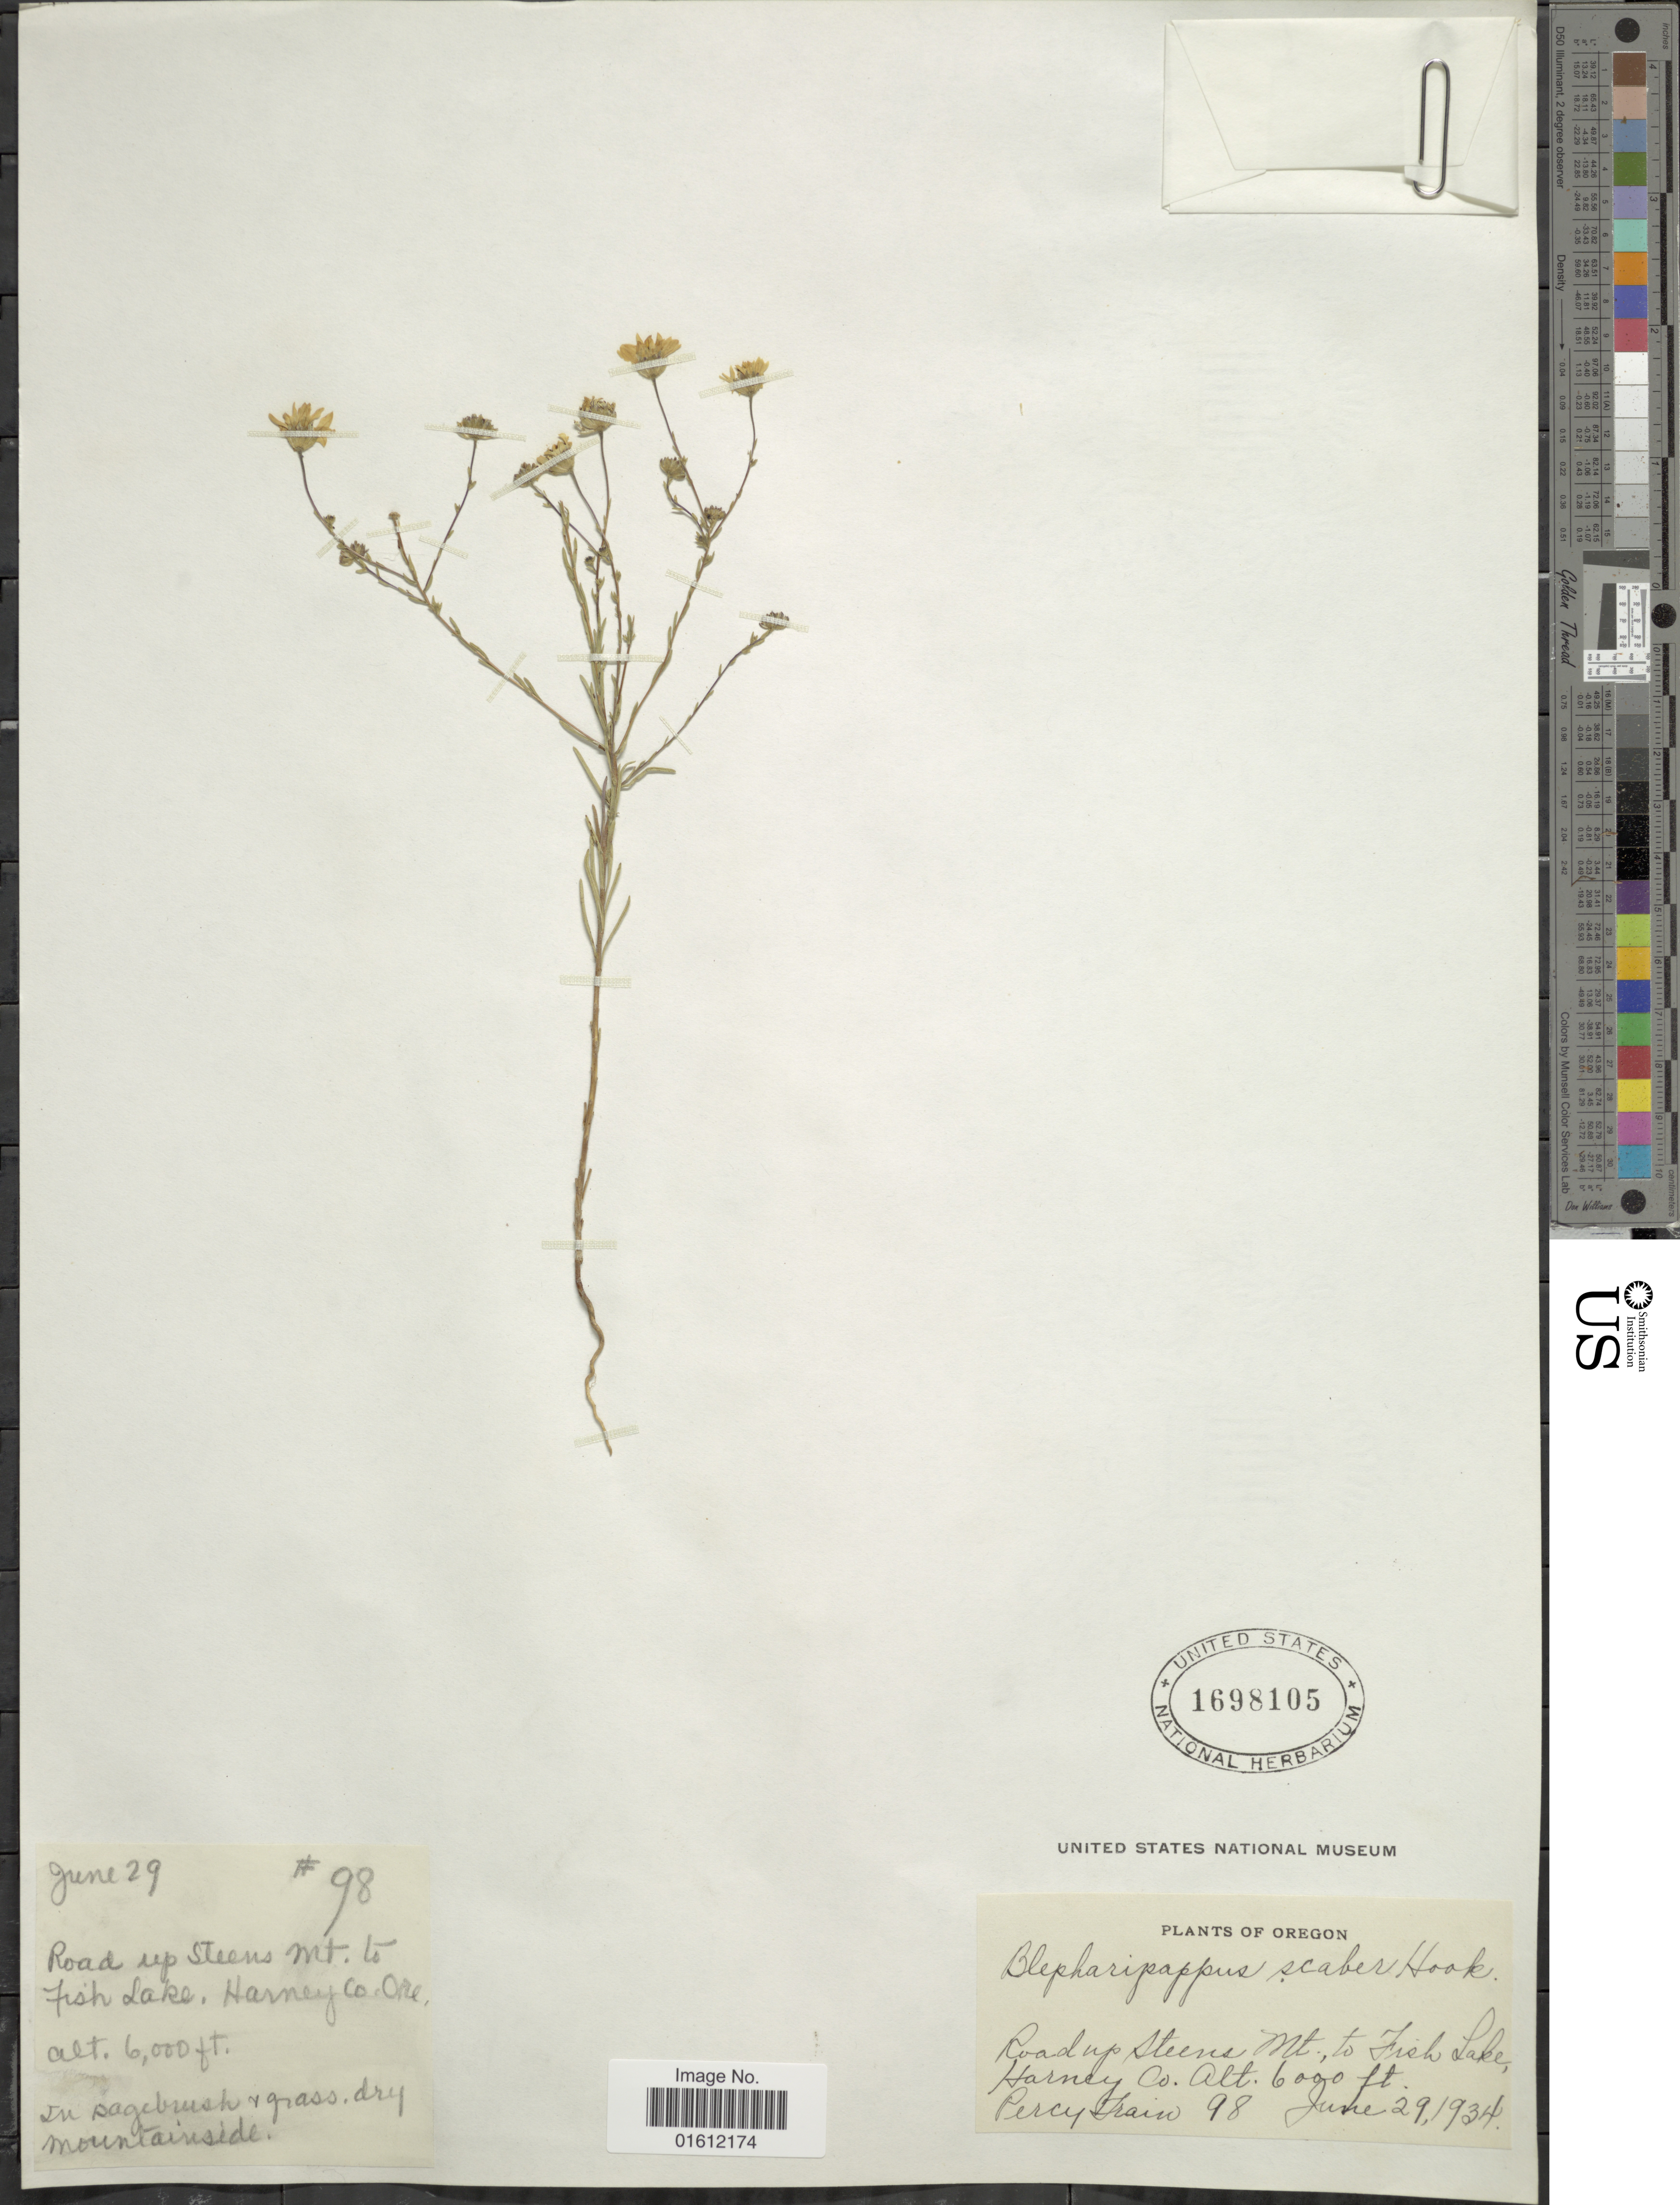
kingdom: Plantae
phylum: Tracheophyta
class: Magnoliopsida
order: Asterales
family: Asteraceae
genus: Blepharipappus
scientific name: Blepharipappus scaber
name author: Hook.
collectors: P. Train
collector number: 98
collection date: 1934-06-29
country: United States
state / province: Oregon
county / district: Lake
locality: Road up Steens Mt to Fish Lake, Harbey Co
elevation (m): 1829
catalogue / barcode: US 1698105